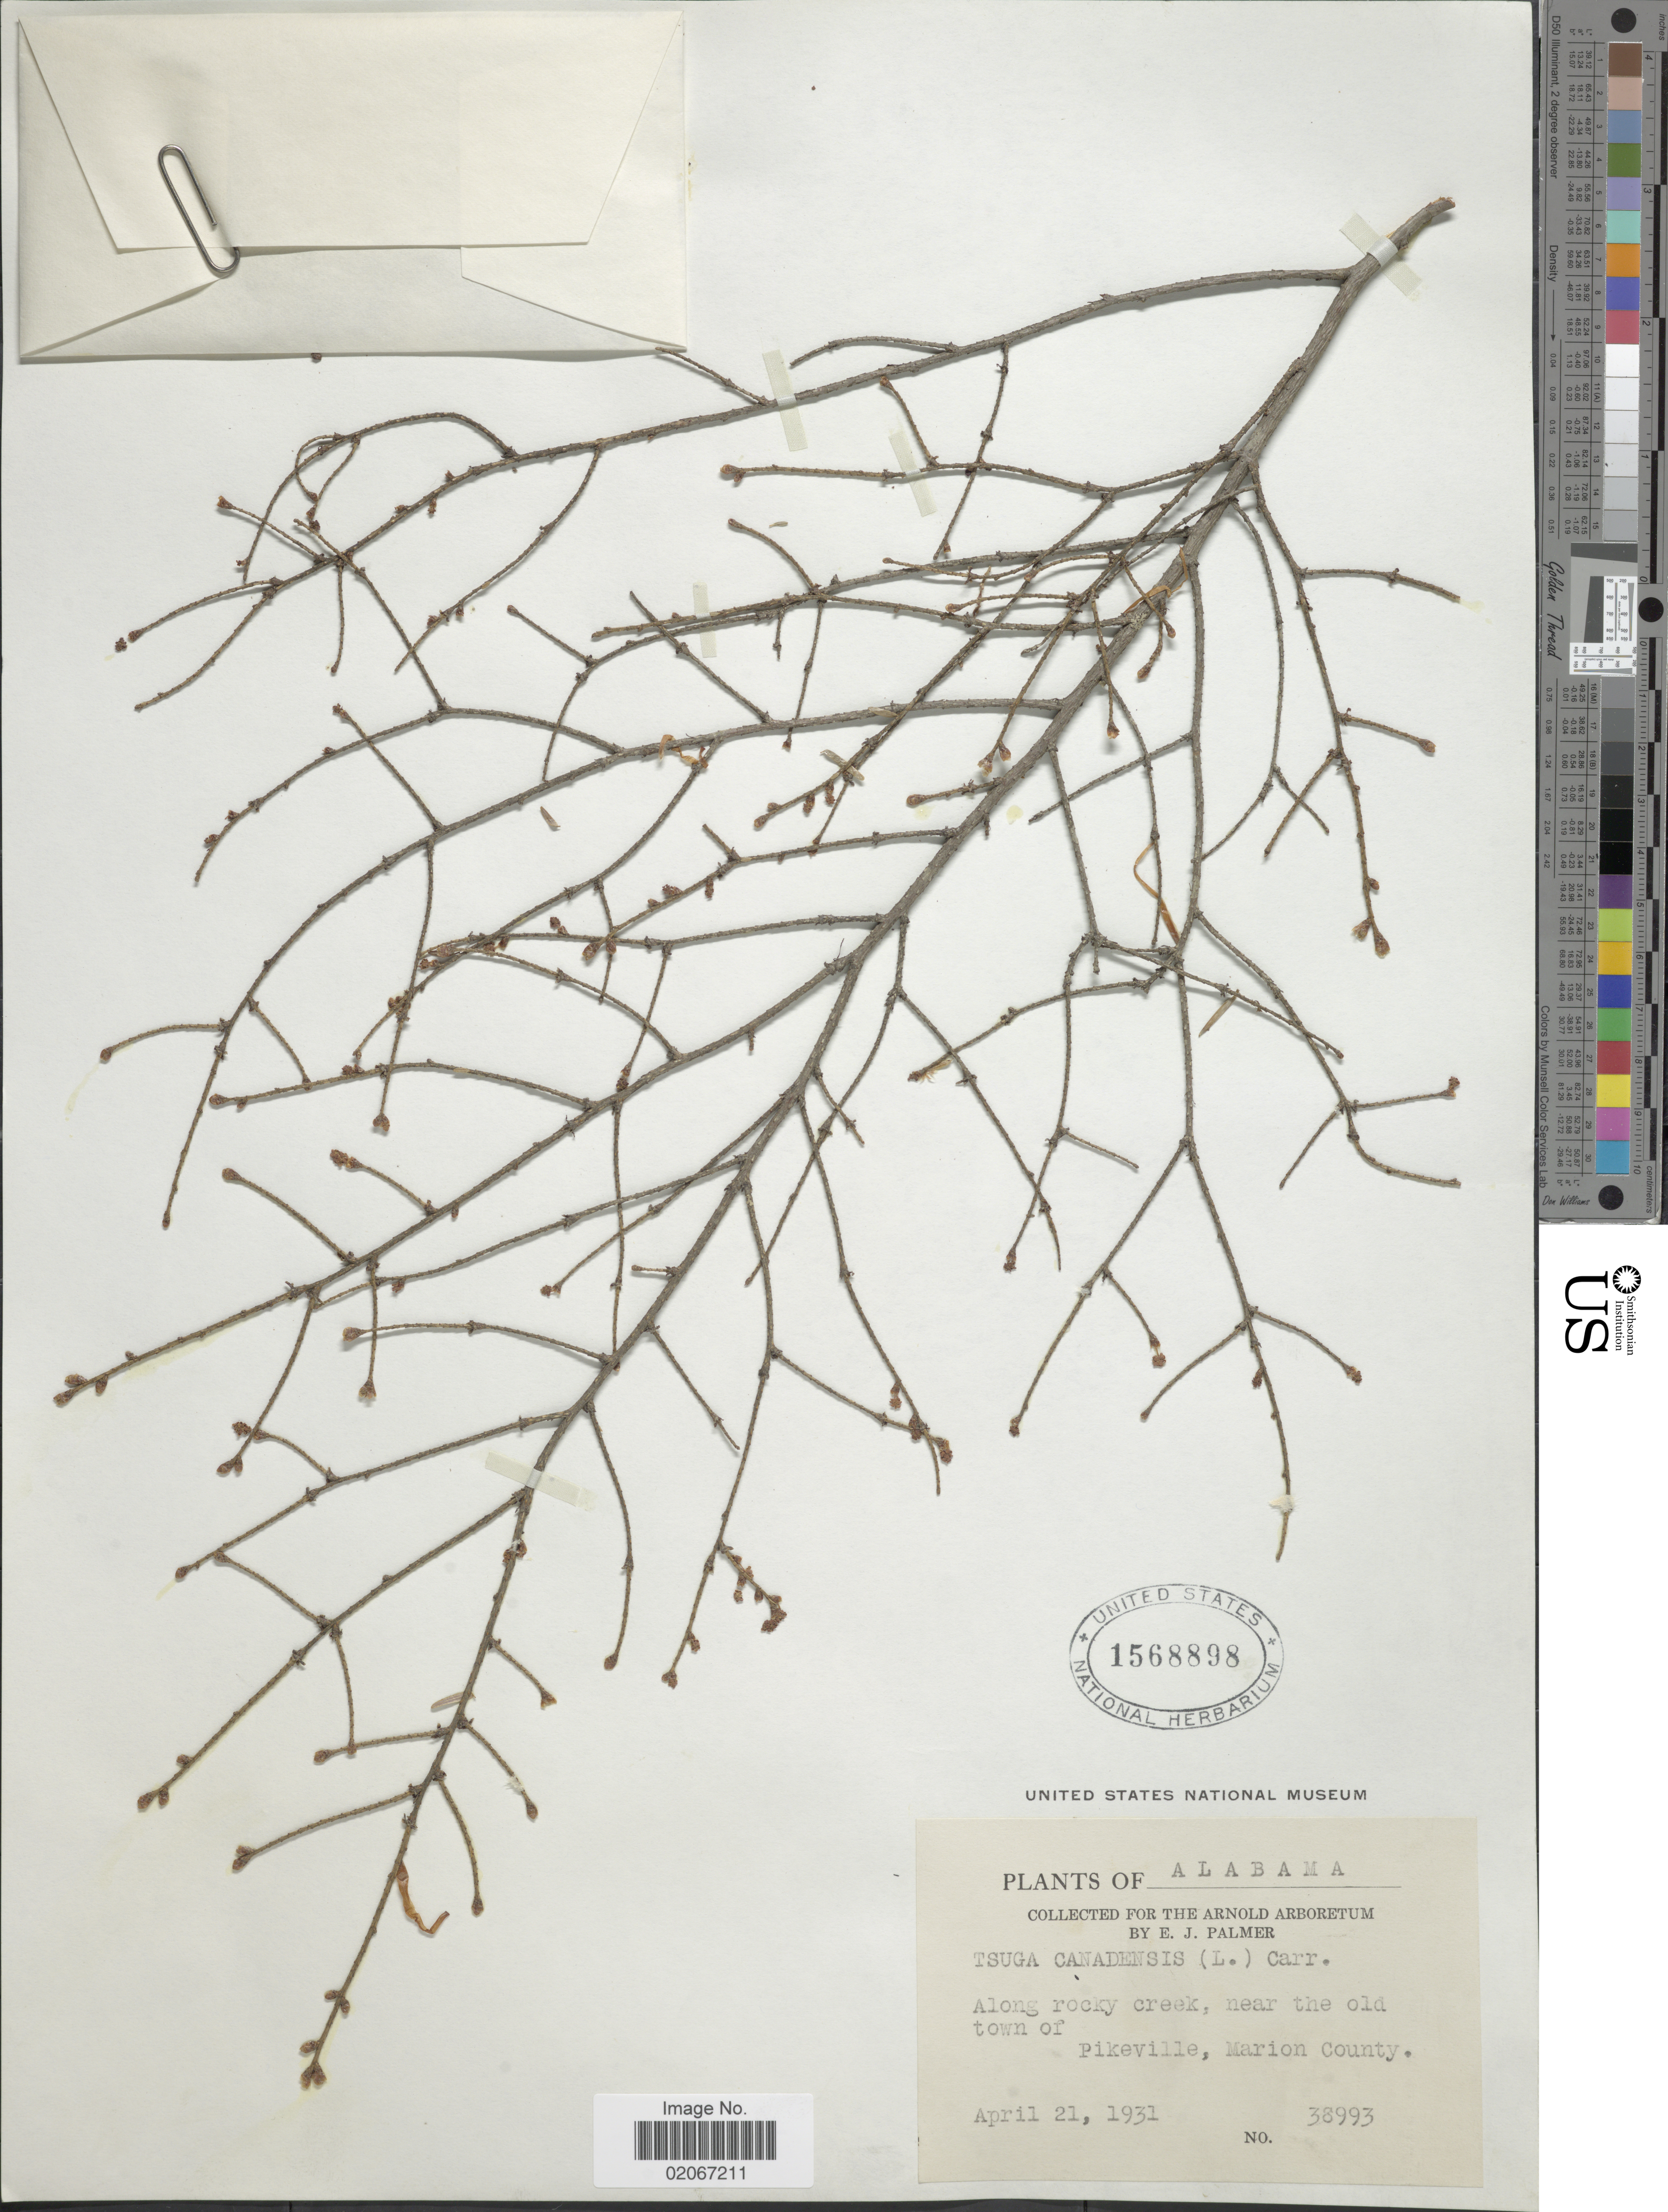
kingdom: Plantae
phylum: Tracheophyta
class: Pinopsida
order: Pinales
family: Pinaceae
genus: Tsuga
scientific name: Tsuga canadensis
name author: (L.) Carrière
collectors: E. J. Palmer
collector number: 38993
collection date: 1931-04-21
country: United States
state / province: Alabama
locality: Along rocky creek, near the old town of Pikeville, Marion County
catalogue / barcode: US 1568898